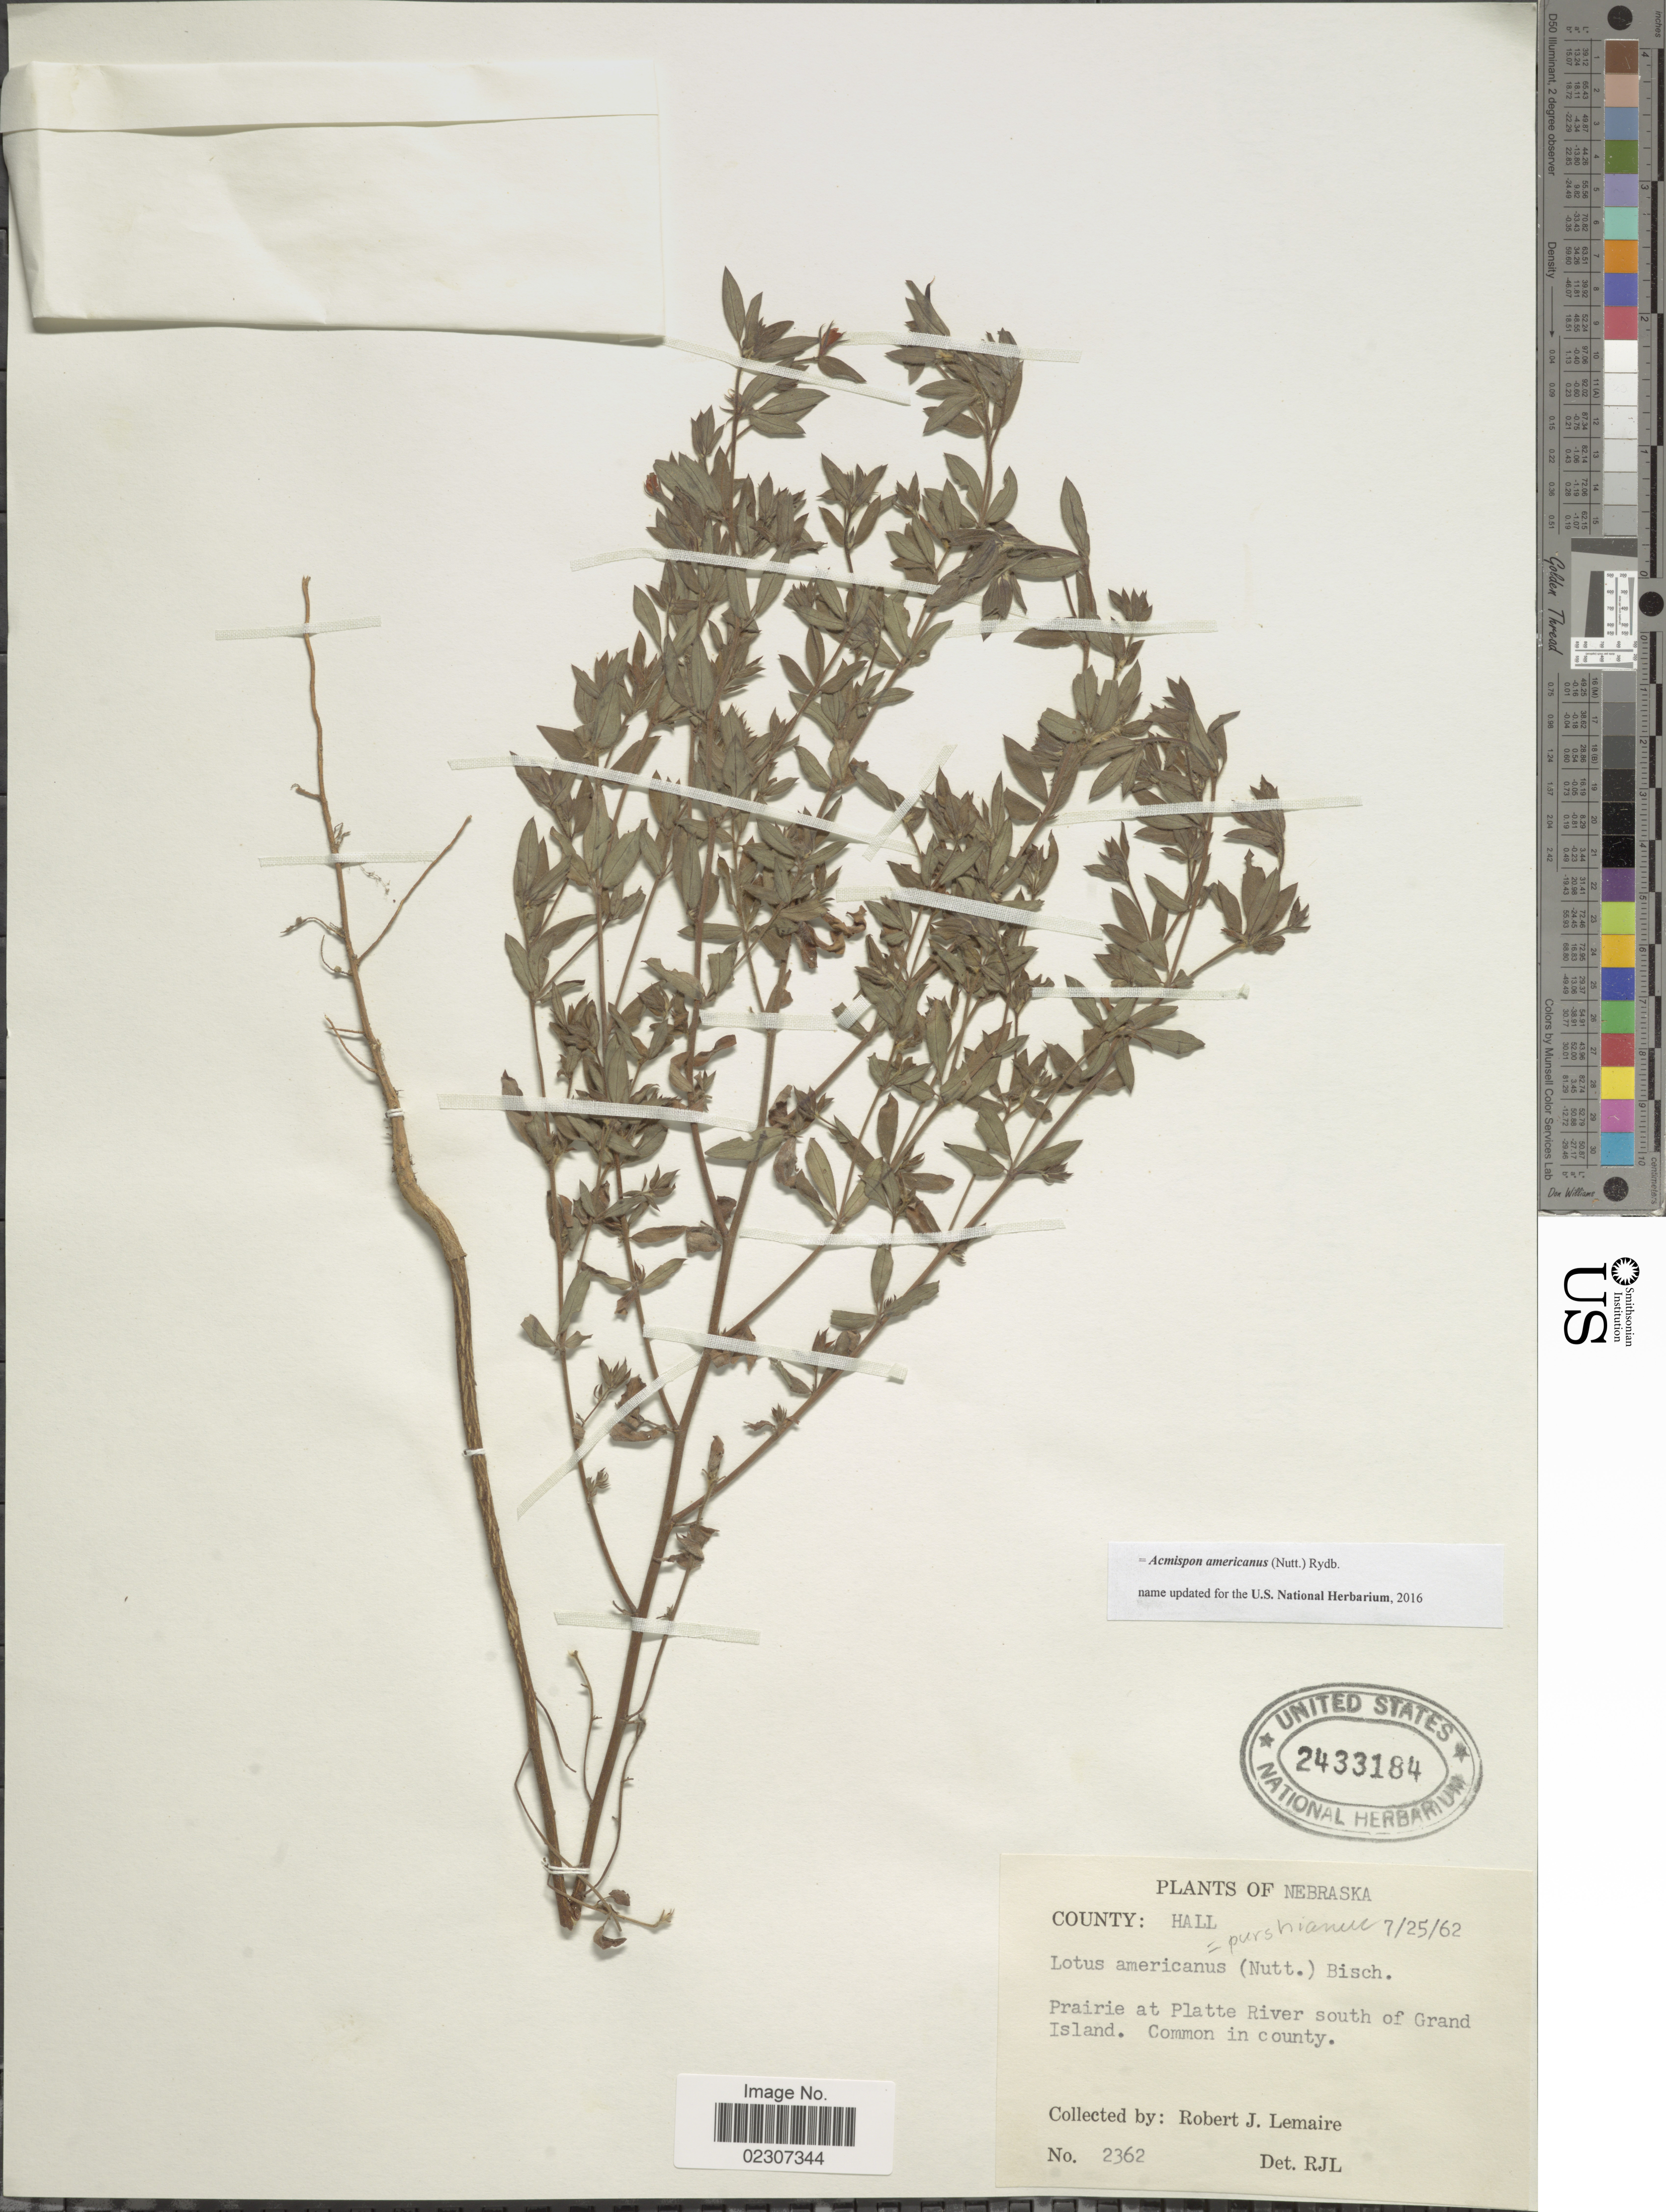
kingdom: Plantae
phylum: Tracheophyta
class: Magnoliopsida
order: Fabales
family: Fabaceae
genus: Acmispon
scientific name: Acmispon americanus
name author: (Nutt.) Rydb.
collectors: R. J. Lemaire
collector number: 2362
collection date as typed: Transcribed d/m/y: 25/7/62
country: United States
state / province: Nebraska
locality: Nebraska, County: Hall. Prairie at Platte River south of Grand Island.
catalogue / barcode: US 2433184